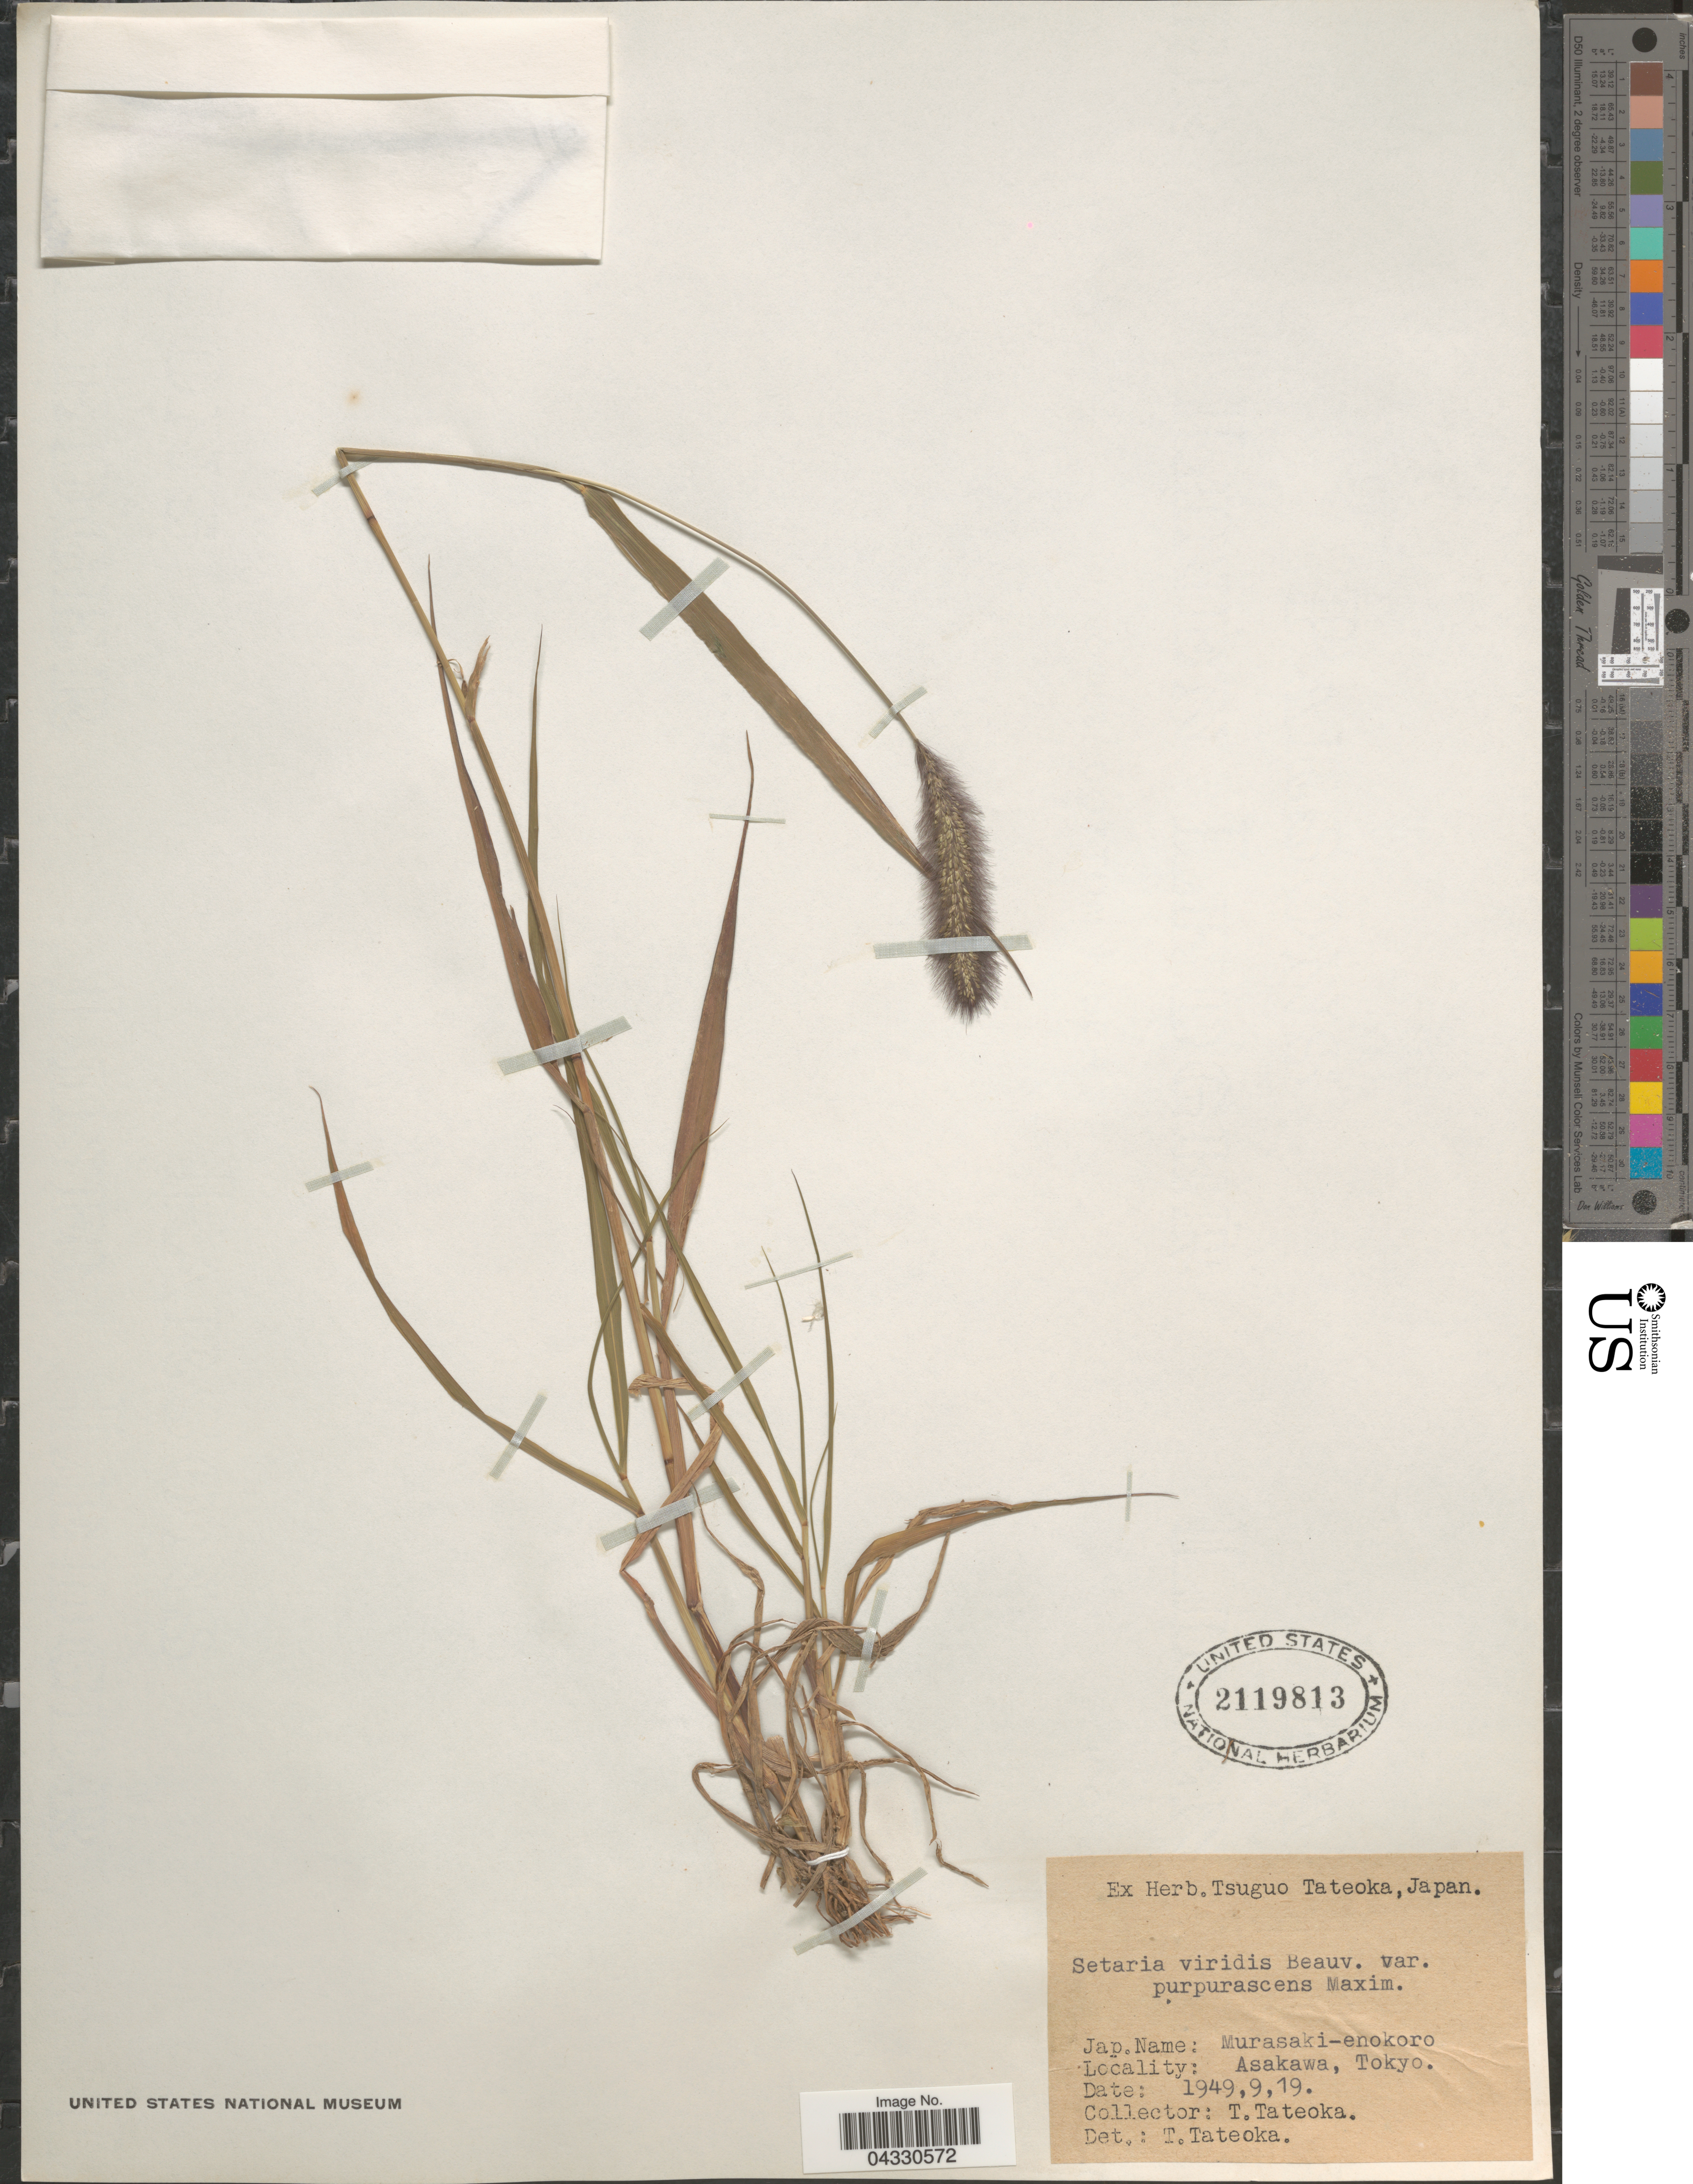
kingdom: Plantae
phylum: Tracheophyta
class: Liliopsida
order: Poales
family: Poaceae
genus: Setaria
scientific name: Setaria viridis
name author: (L.) P. Beauv.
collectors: T. Tateoka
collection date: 1949-09-19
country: Japan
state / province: Tokyo, Federal City of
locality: Asakawa, Tokyo.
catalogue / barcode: US 2119813